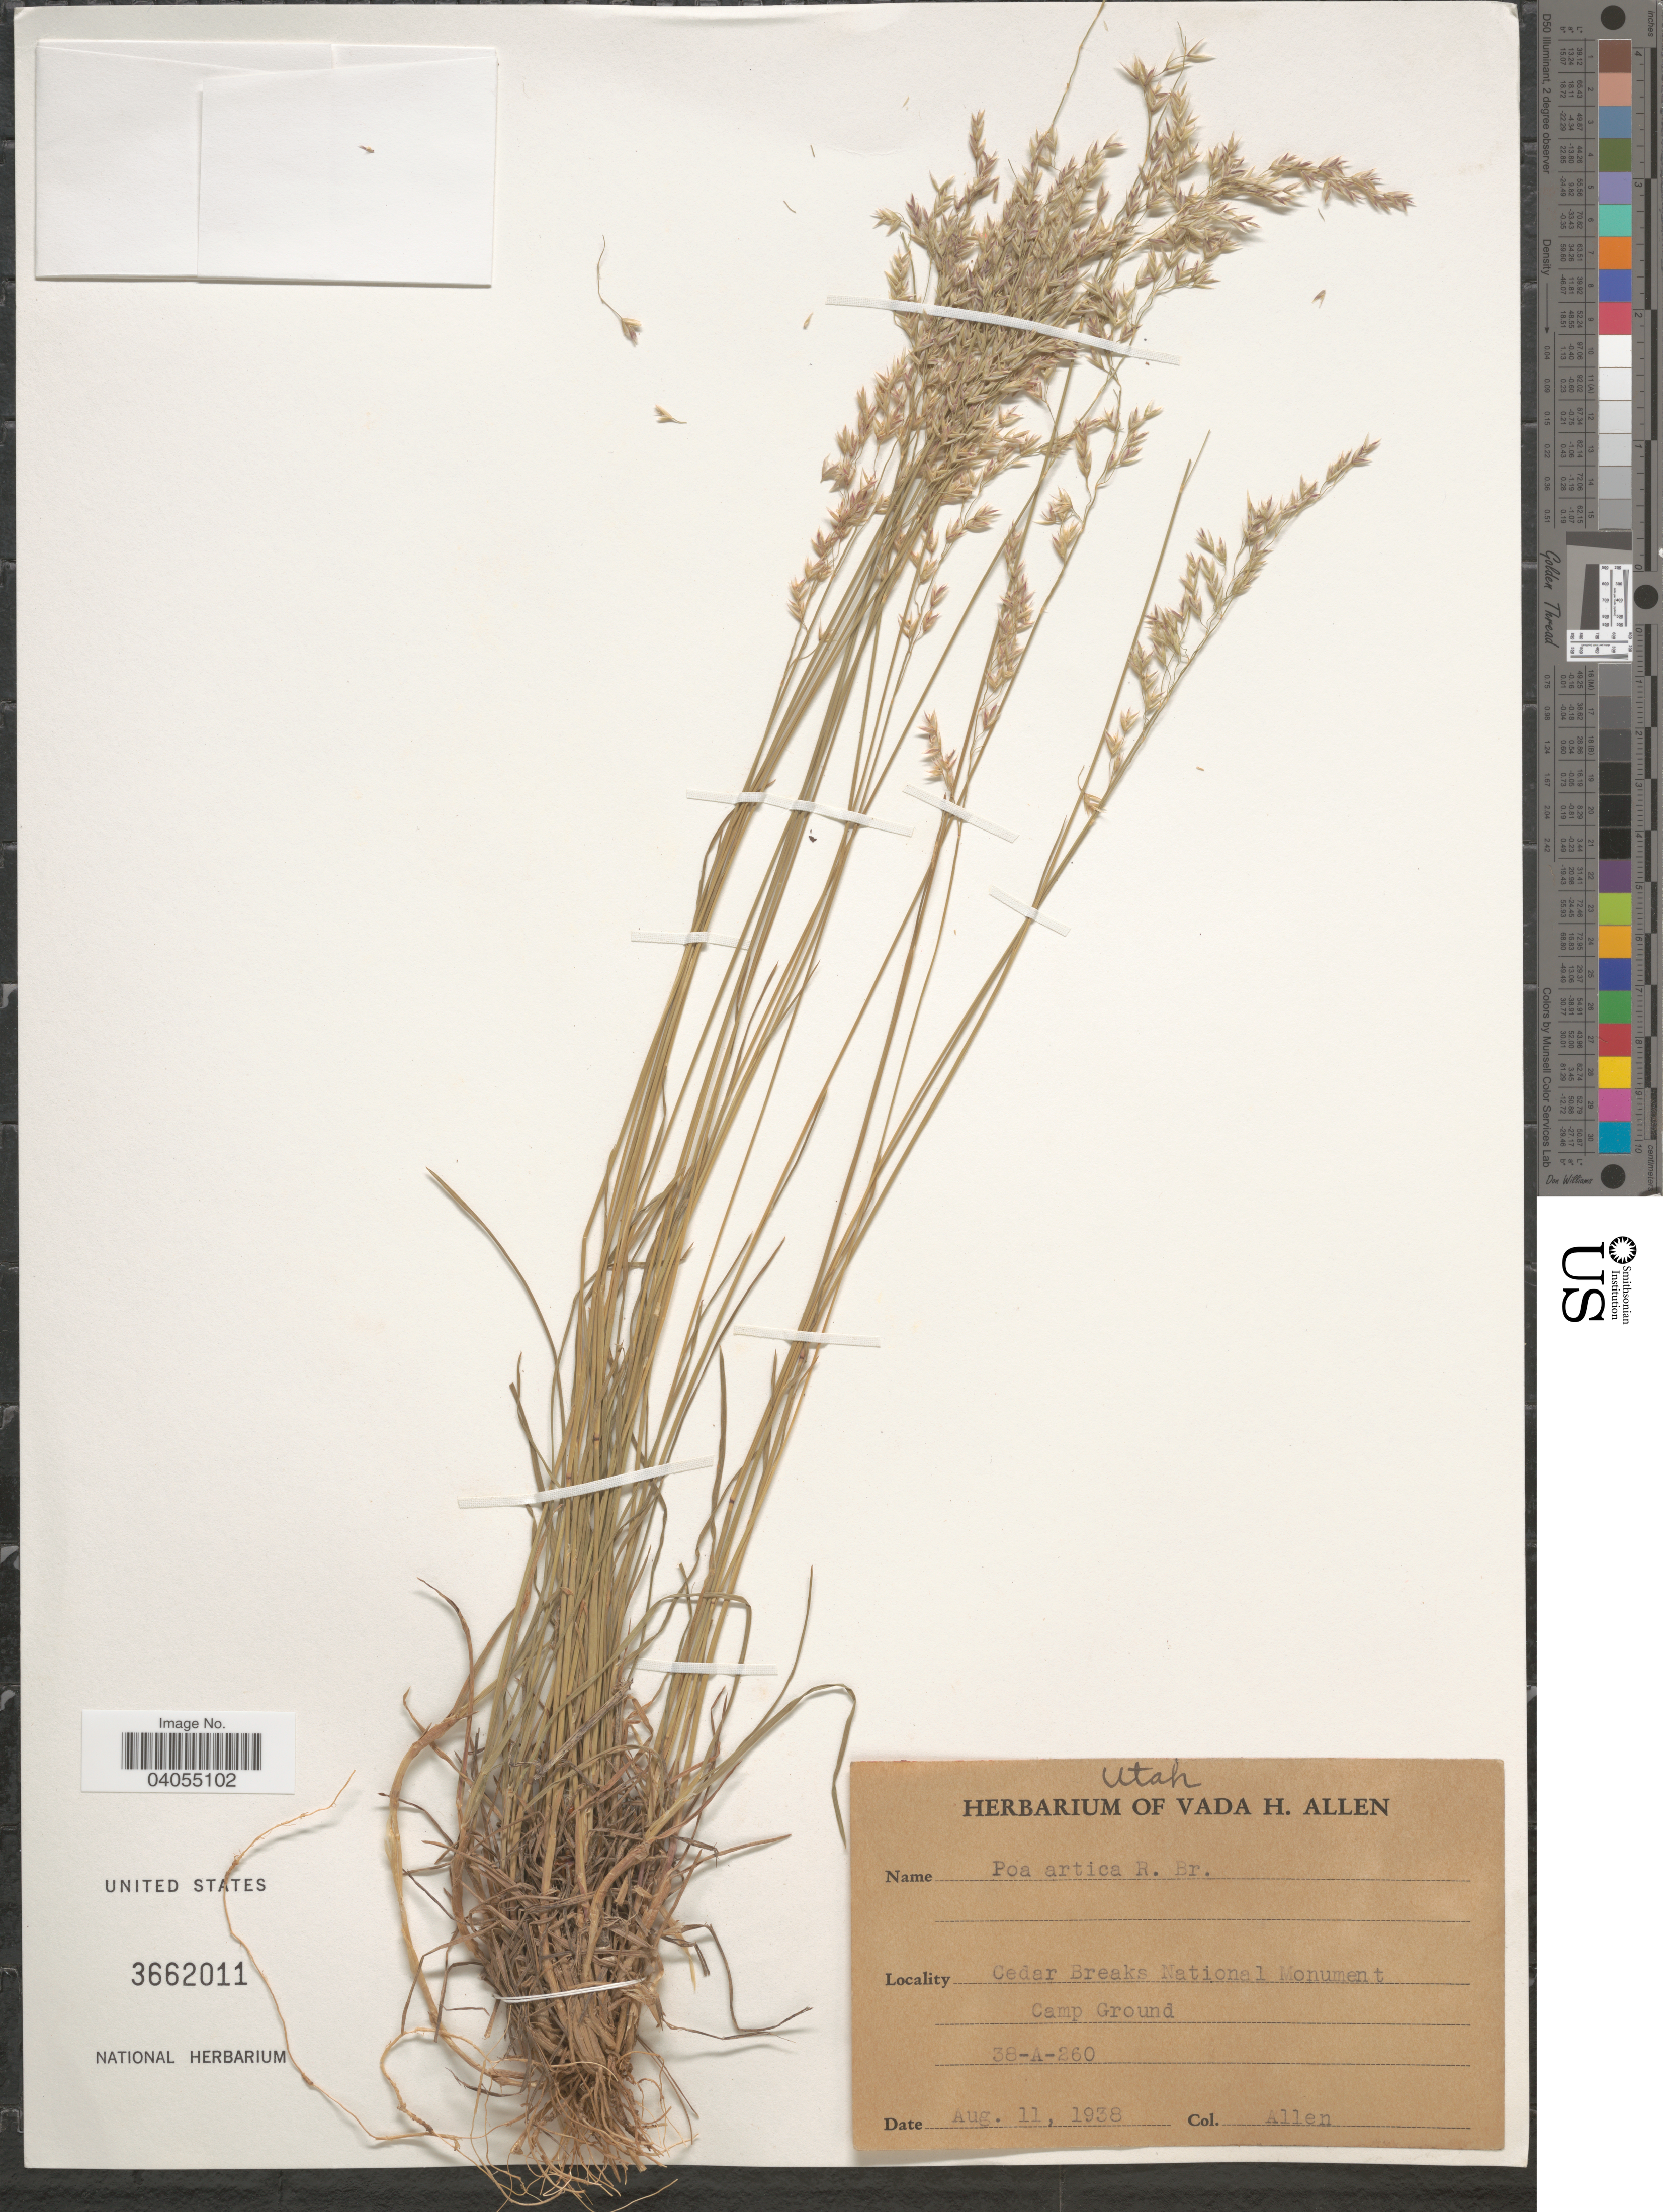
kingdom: Plantae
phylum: Tracheophyta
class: Liliopsida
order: Poales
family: Poaceae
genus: Poa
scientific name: Poa arctica subsp. arctica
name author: R. Br.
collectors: V. Allen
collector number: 38-A-260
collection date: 1938-08-11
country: United States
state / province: Utah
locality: Cedar Breaks National Monument. Camp Ground.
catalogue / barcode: US 3662011